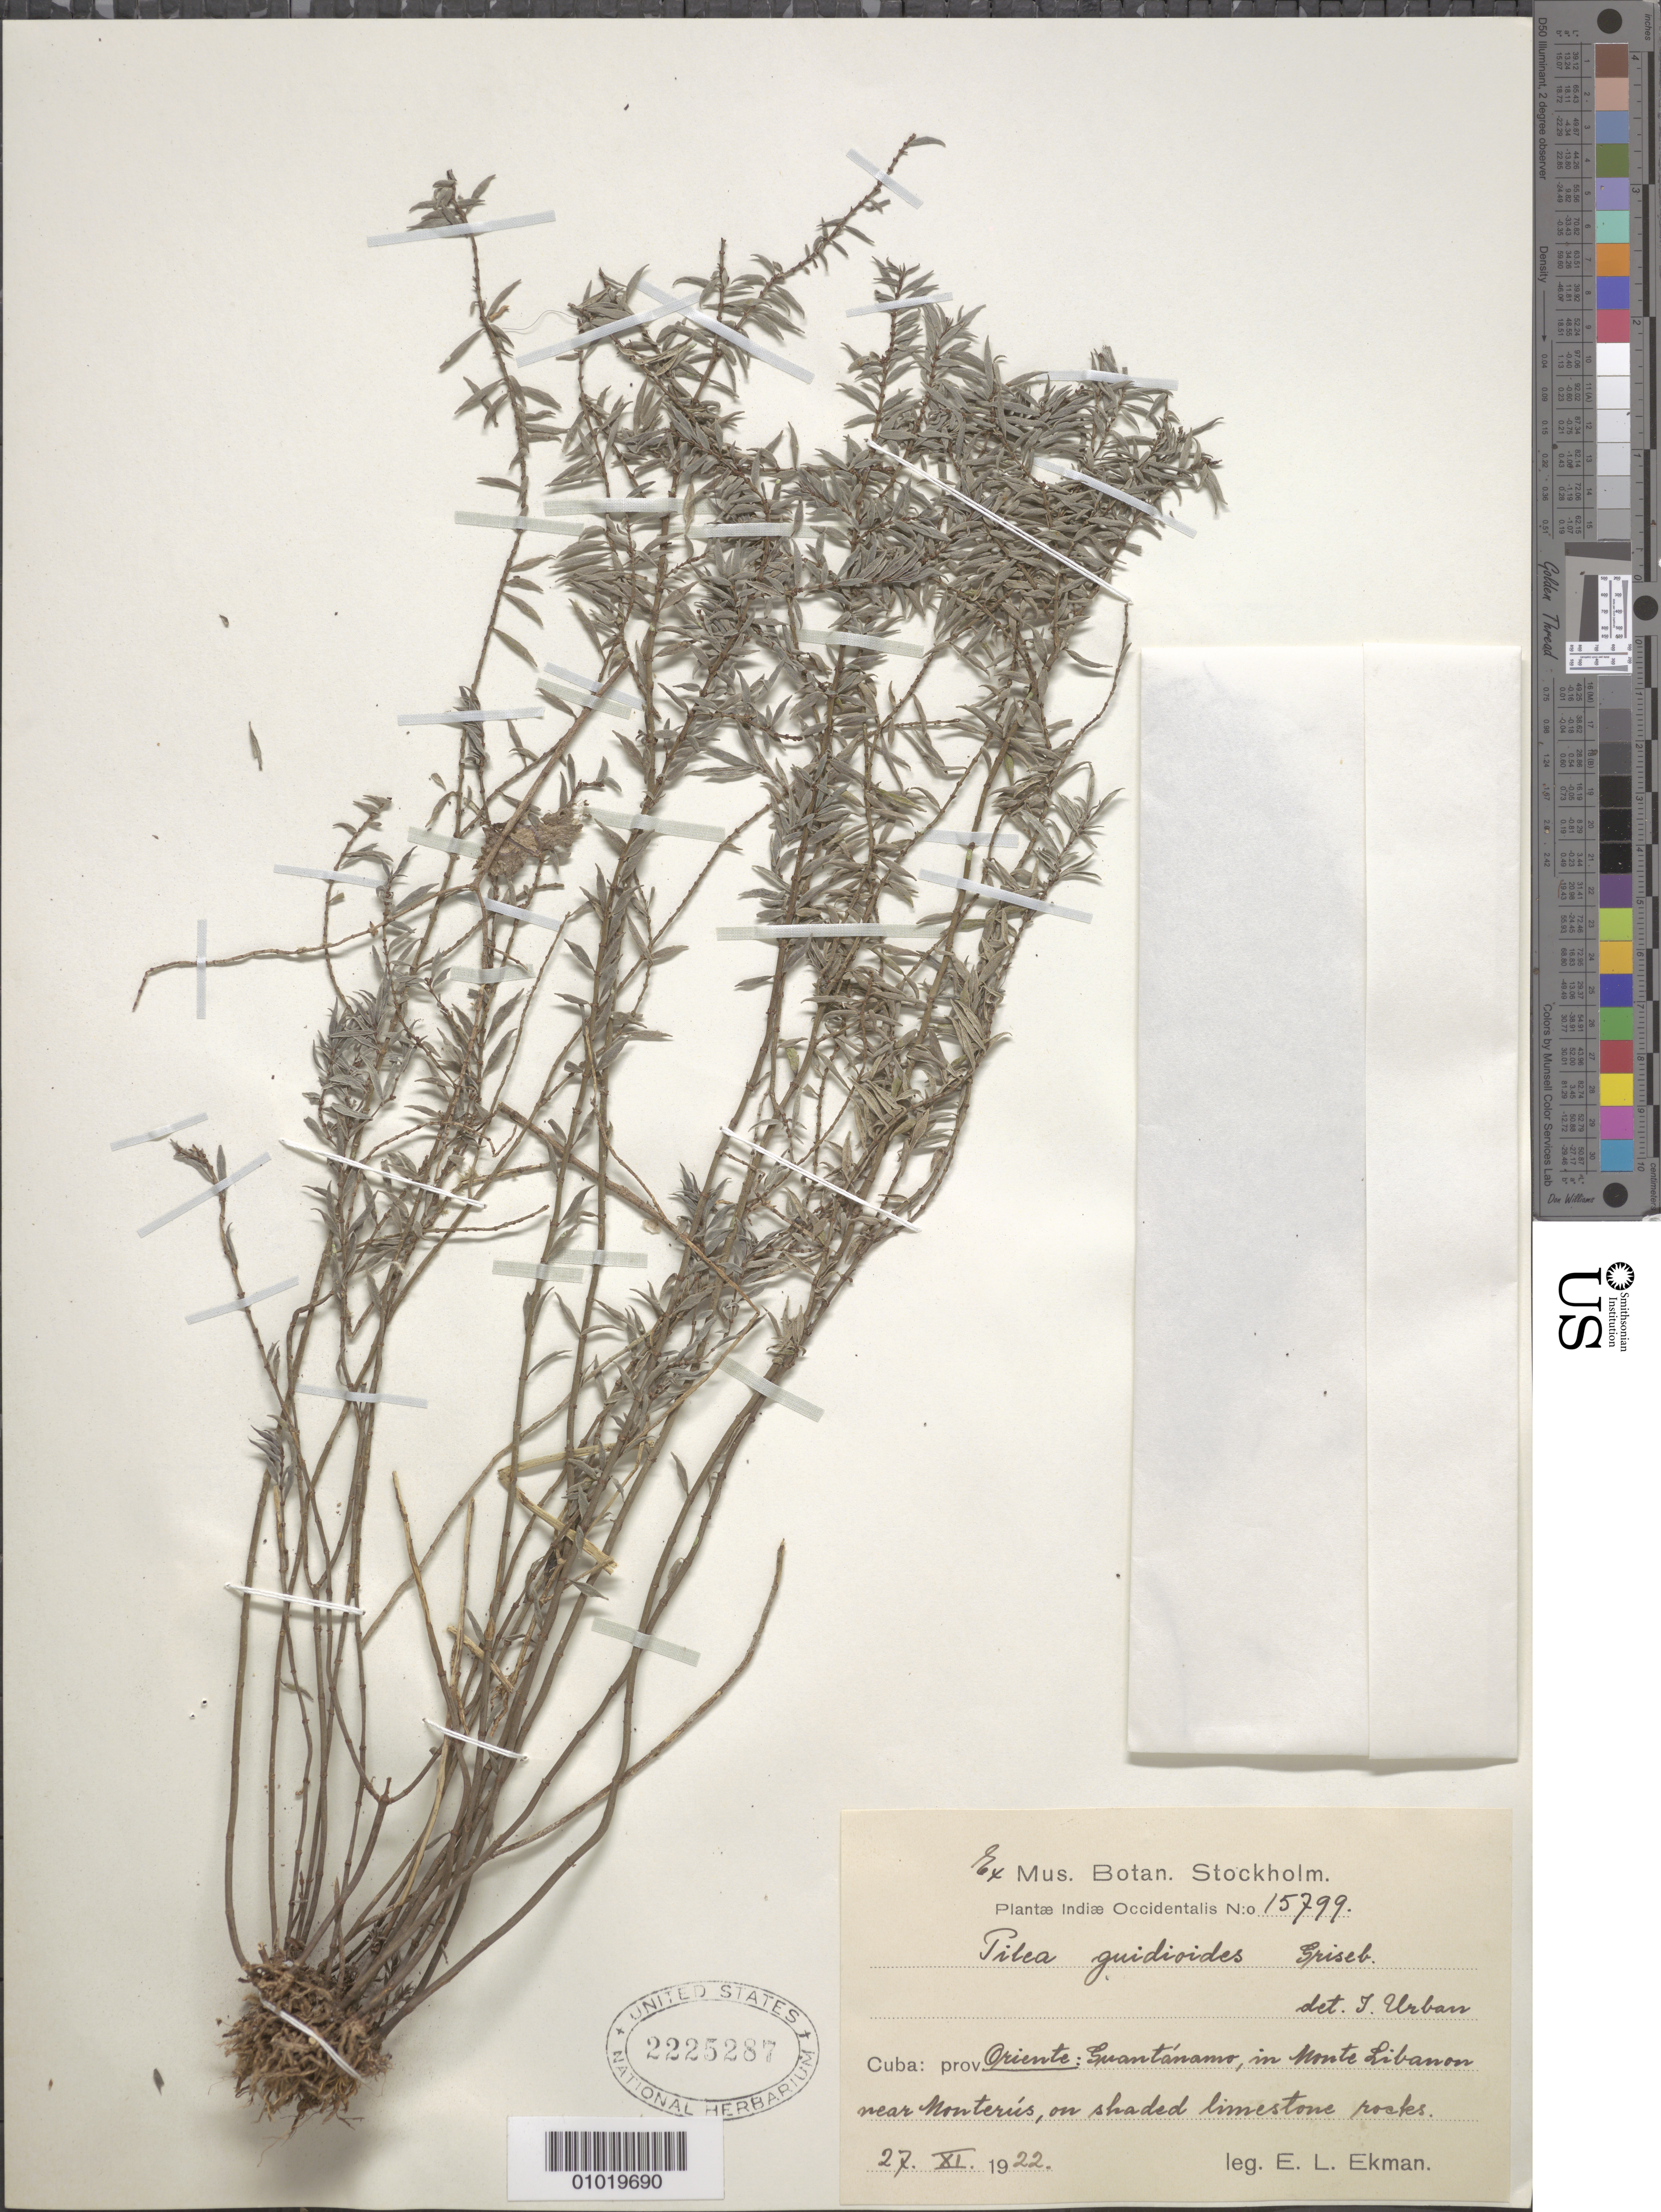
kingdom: Plantae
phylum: Tracheophyta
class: Magnoliopsida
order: Rosales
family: Urticaceae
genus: Pilea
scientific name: Pilea gnidioides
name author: Griseb.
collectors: E. L. Ekman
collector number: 15799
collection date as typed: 27 Nov 1922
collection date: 1922-11-27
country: Cuba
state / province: Guantánamo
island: Cuba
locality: Oriente: Guantánamo, in Monte Libanon near Monterus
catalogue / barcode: US 2225287